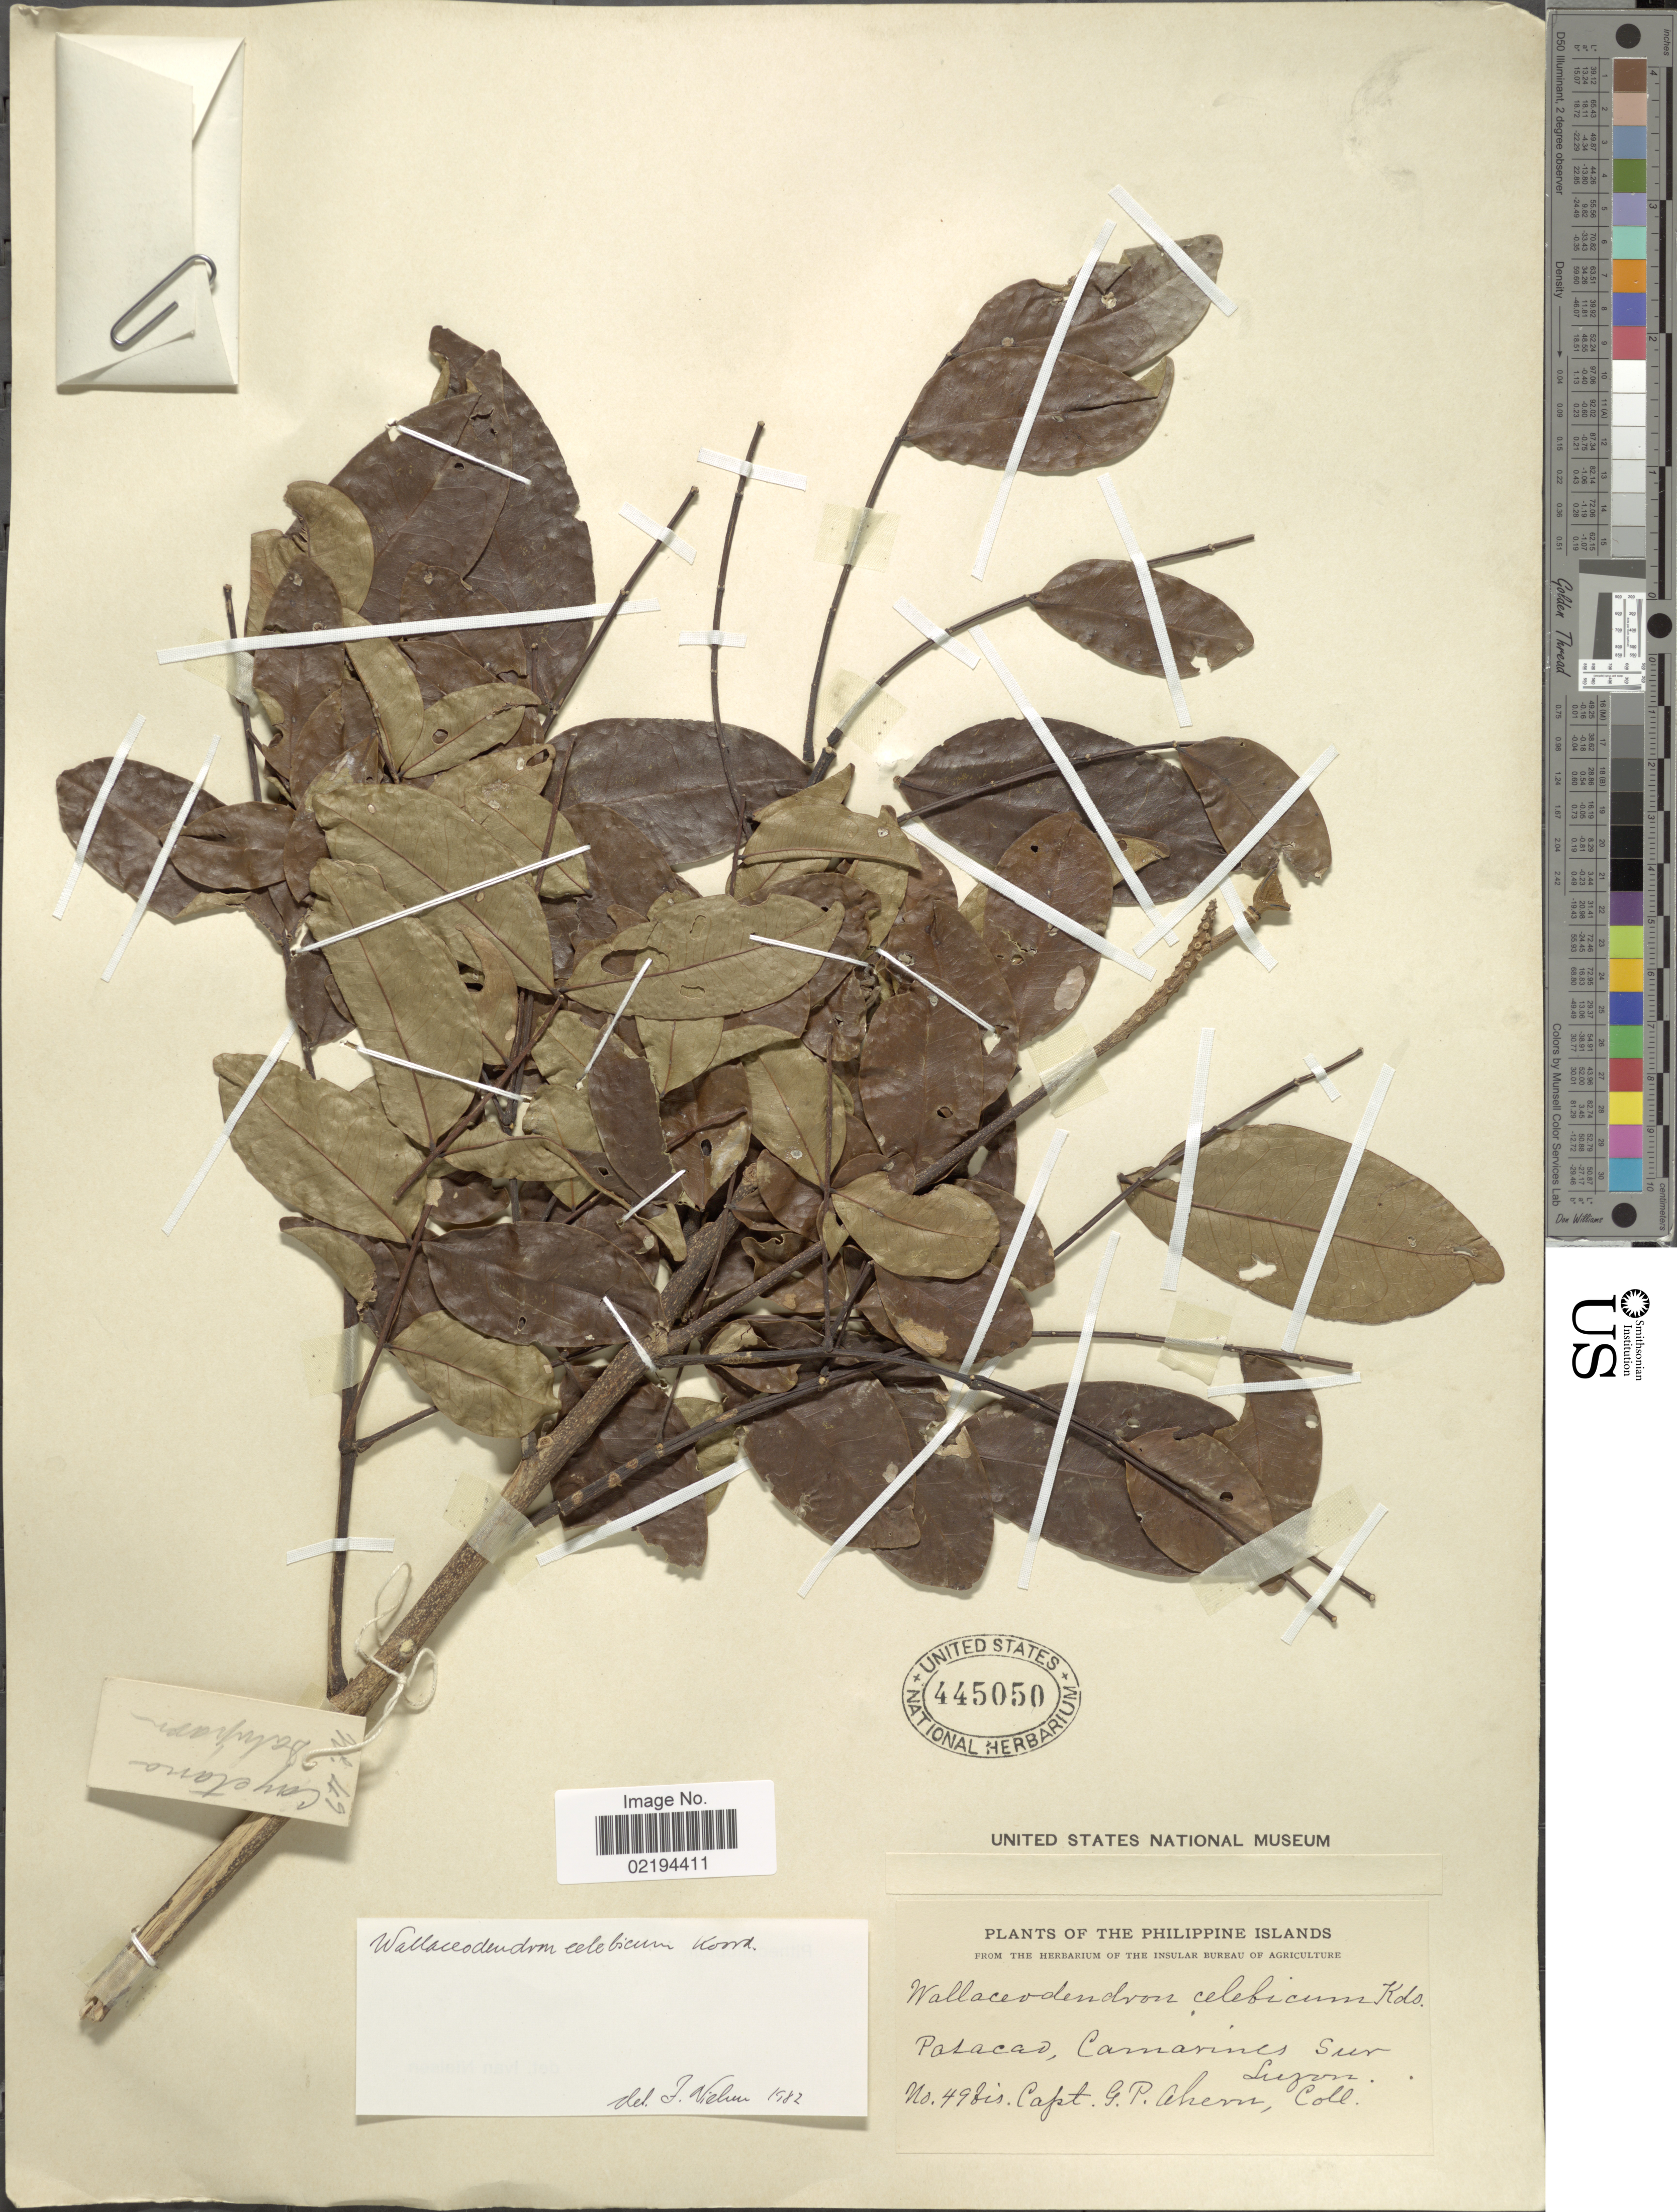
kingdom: Plantae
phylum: Tracheophyta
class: Magnoliopsida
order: Fabales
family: Fabaceae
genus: Wallaceodendron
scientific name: Wallaceodendron celebicum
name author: Koord.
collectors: G. Ahern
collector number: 49bis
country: Philippines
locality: Pasacao, Camarines Sur, Luzon.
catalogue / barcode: US 445050